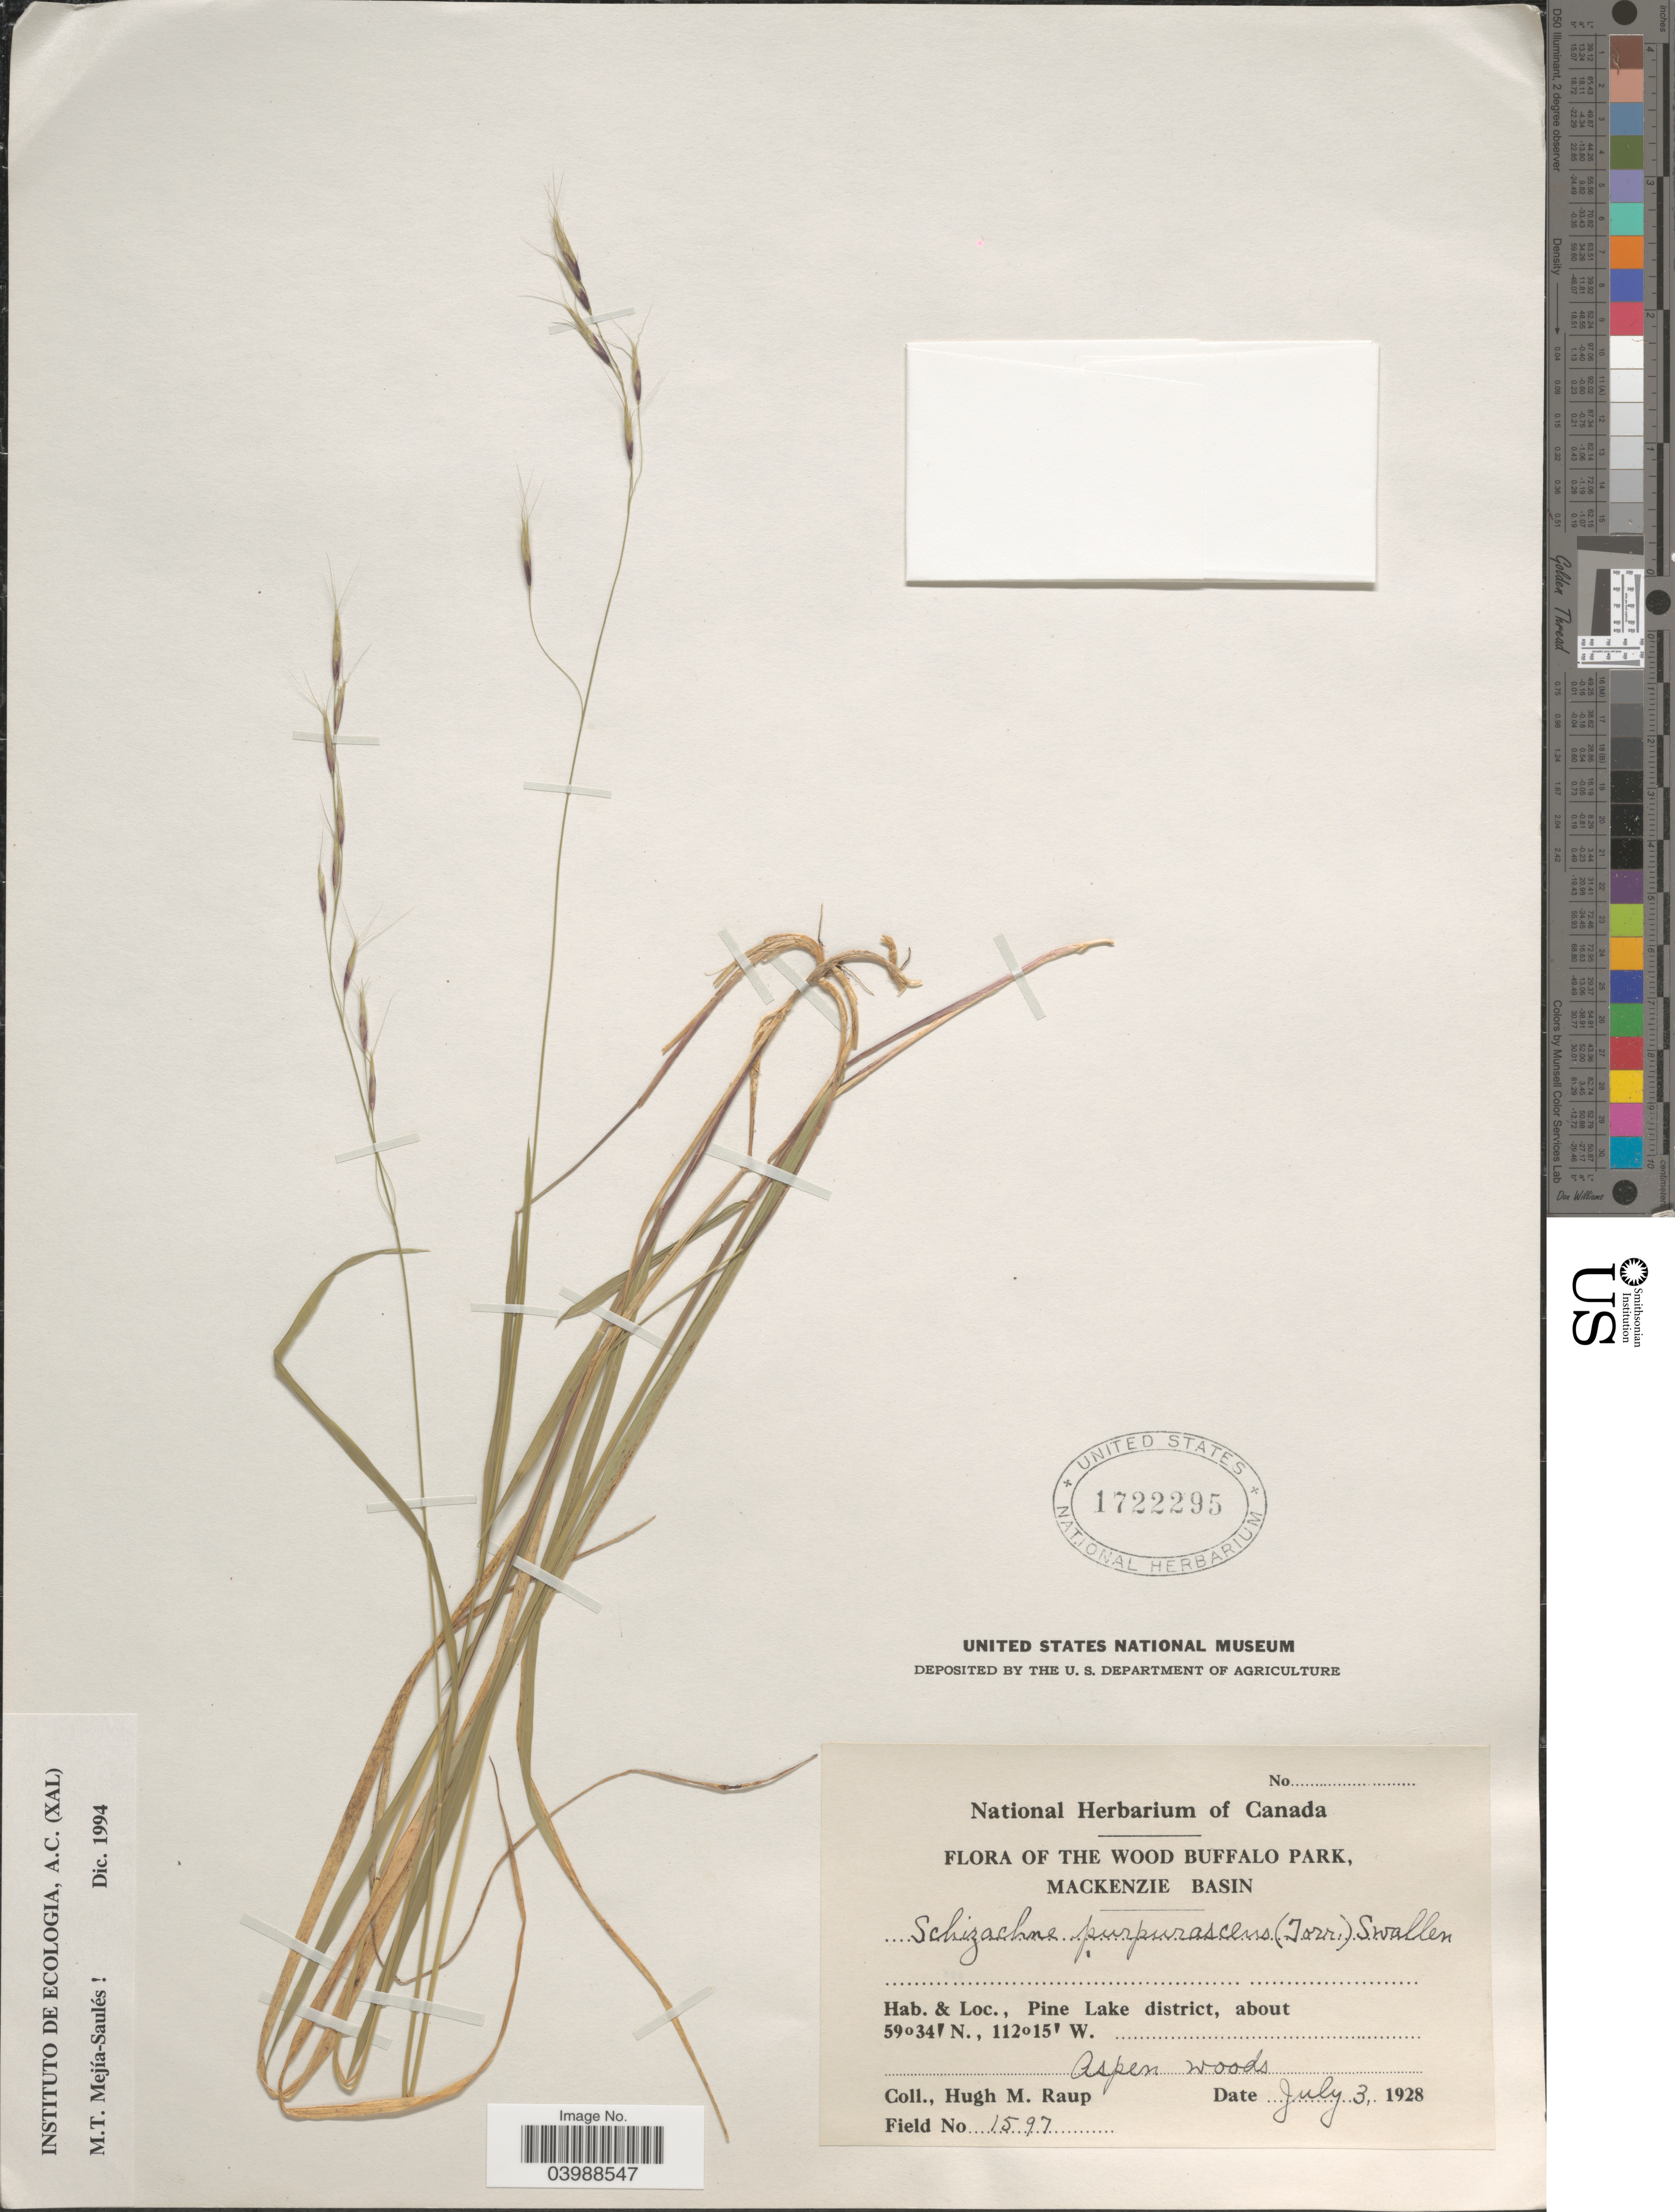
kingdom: Plantae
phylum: Tracheophyta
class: Liliopsida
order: Poales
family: Poaceae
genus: Schizachne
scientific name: Schizachne purpurascens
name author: (Torr.) Swallen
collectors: H. Raup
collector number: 1597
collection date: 1928-07-03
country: Canada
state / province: Alberta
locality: The Wood Buffalo Park, Mackenzie Basin. Pine Lake district.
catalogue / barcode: US 1722295